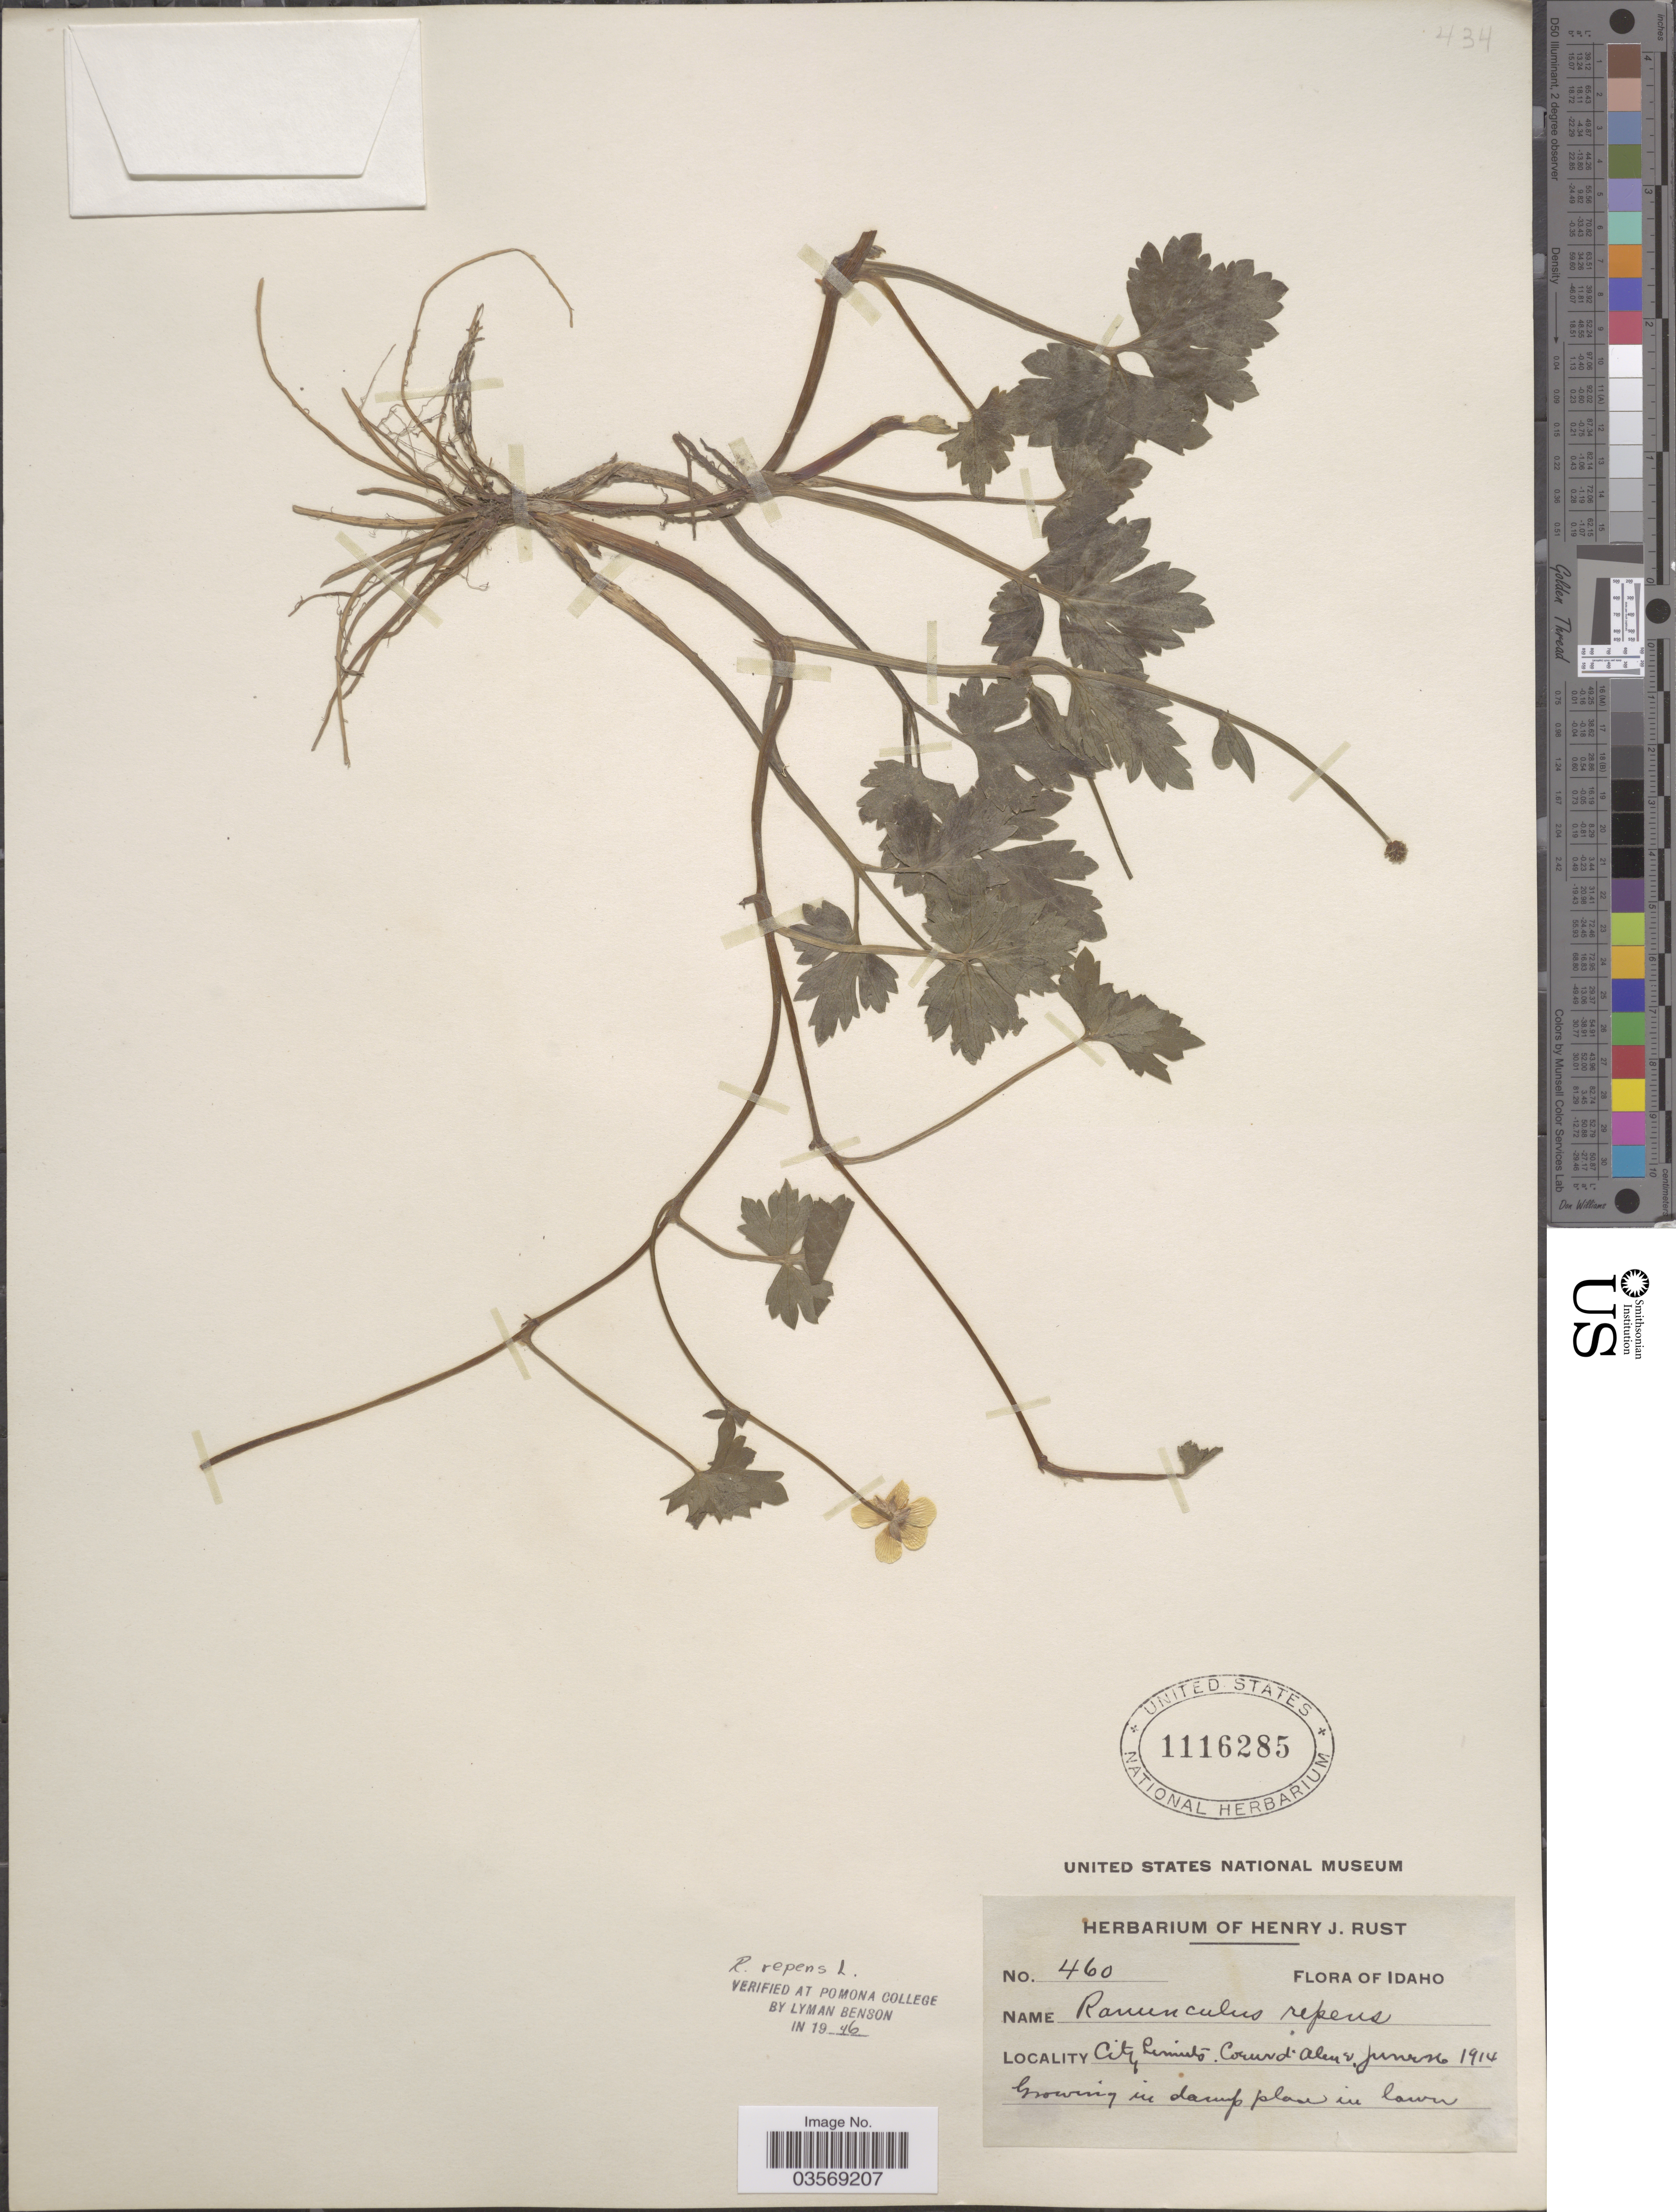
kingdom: Plantae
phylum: Tracheophyta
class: Magnoliopsida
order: Ranunculales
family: Ranunculaceae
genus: Ranunculus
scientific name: Ranunculus repens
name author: L.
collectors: ex herb. Henry J. Rust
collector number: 460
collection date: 1914-06-26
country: United States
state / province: Idaho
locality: City Limits. Coeur d'Alene.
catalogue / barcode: US 1116285